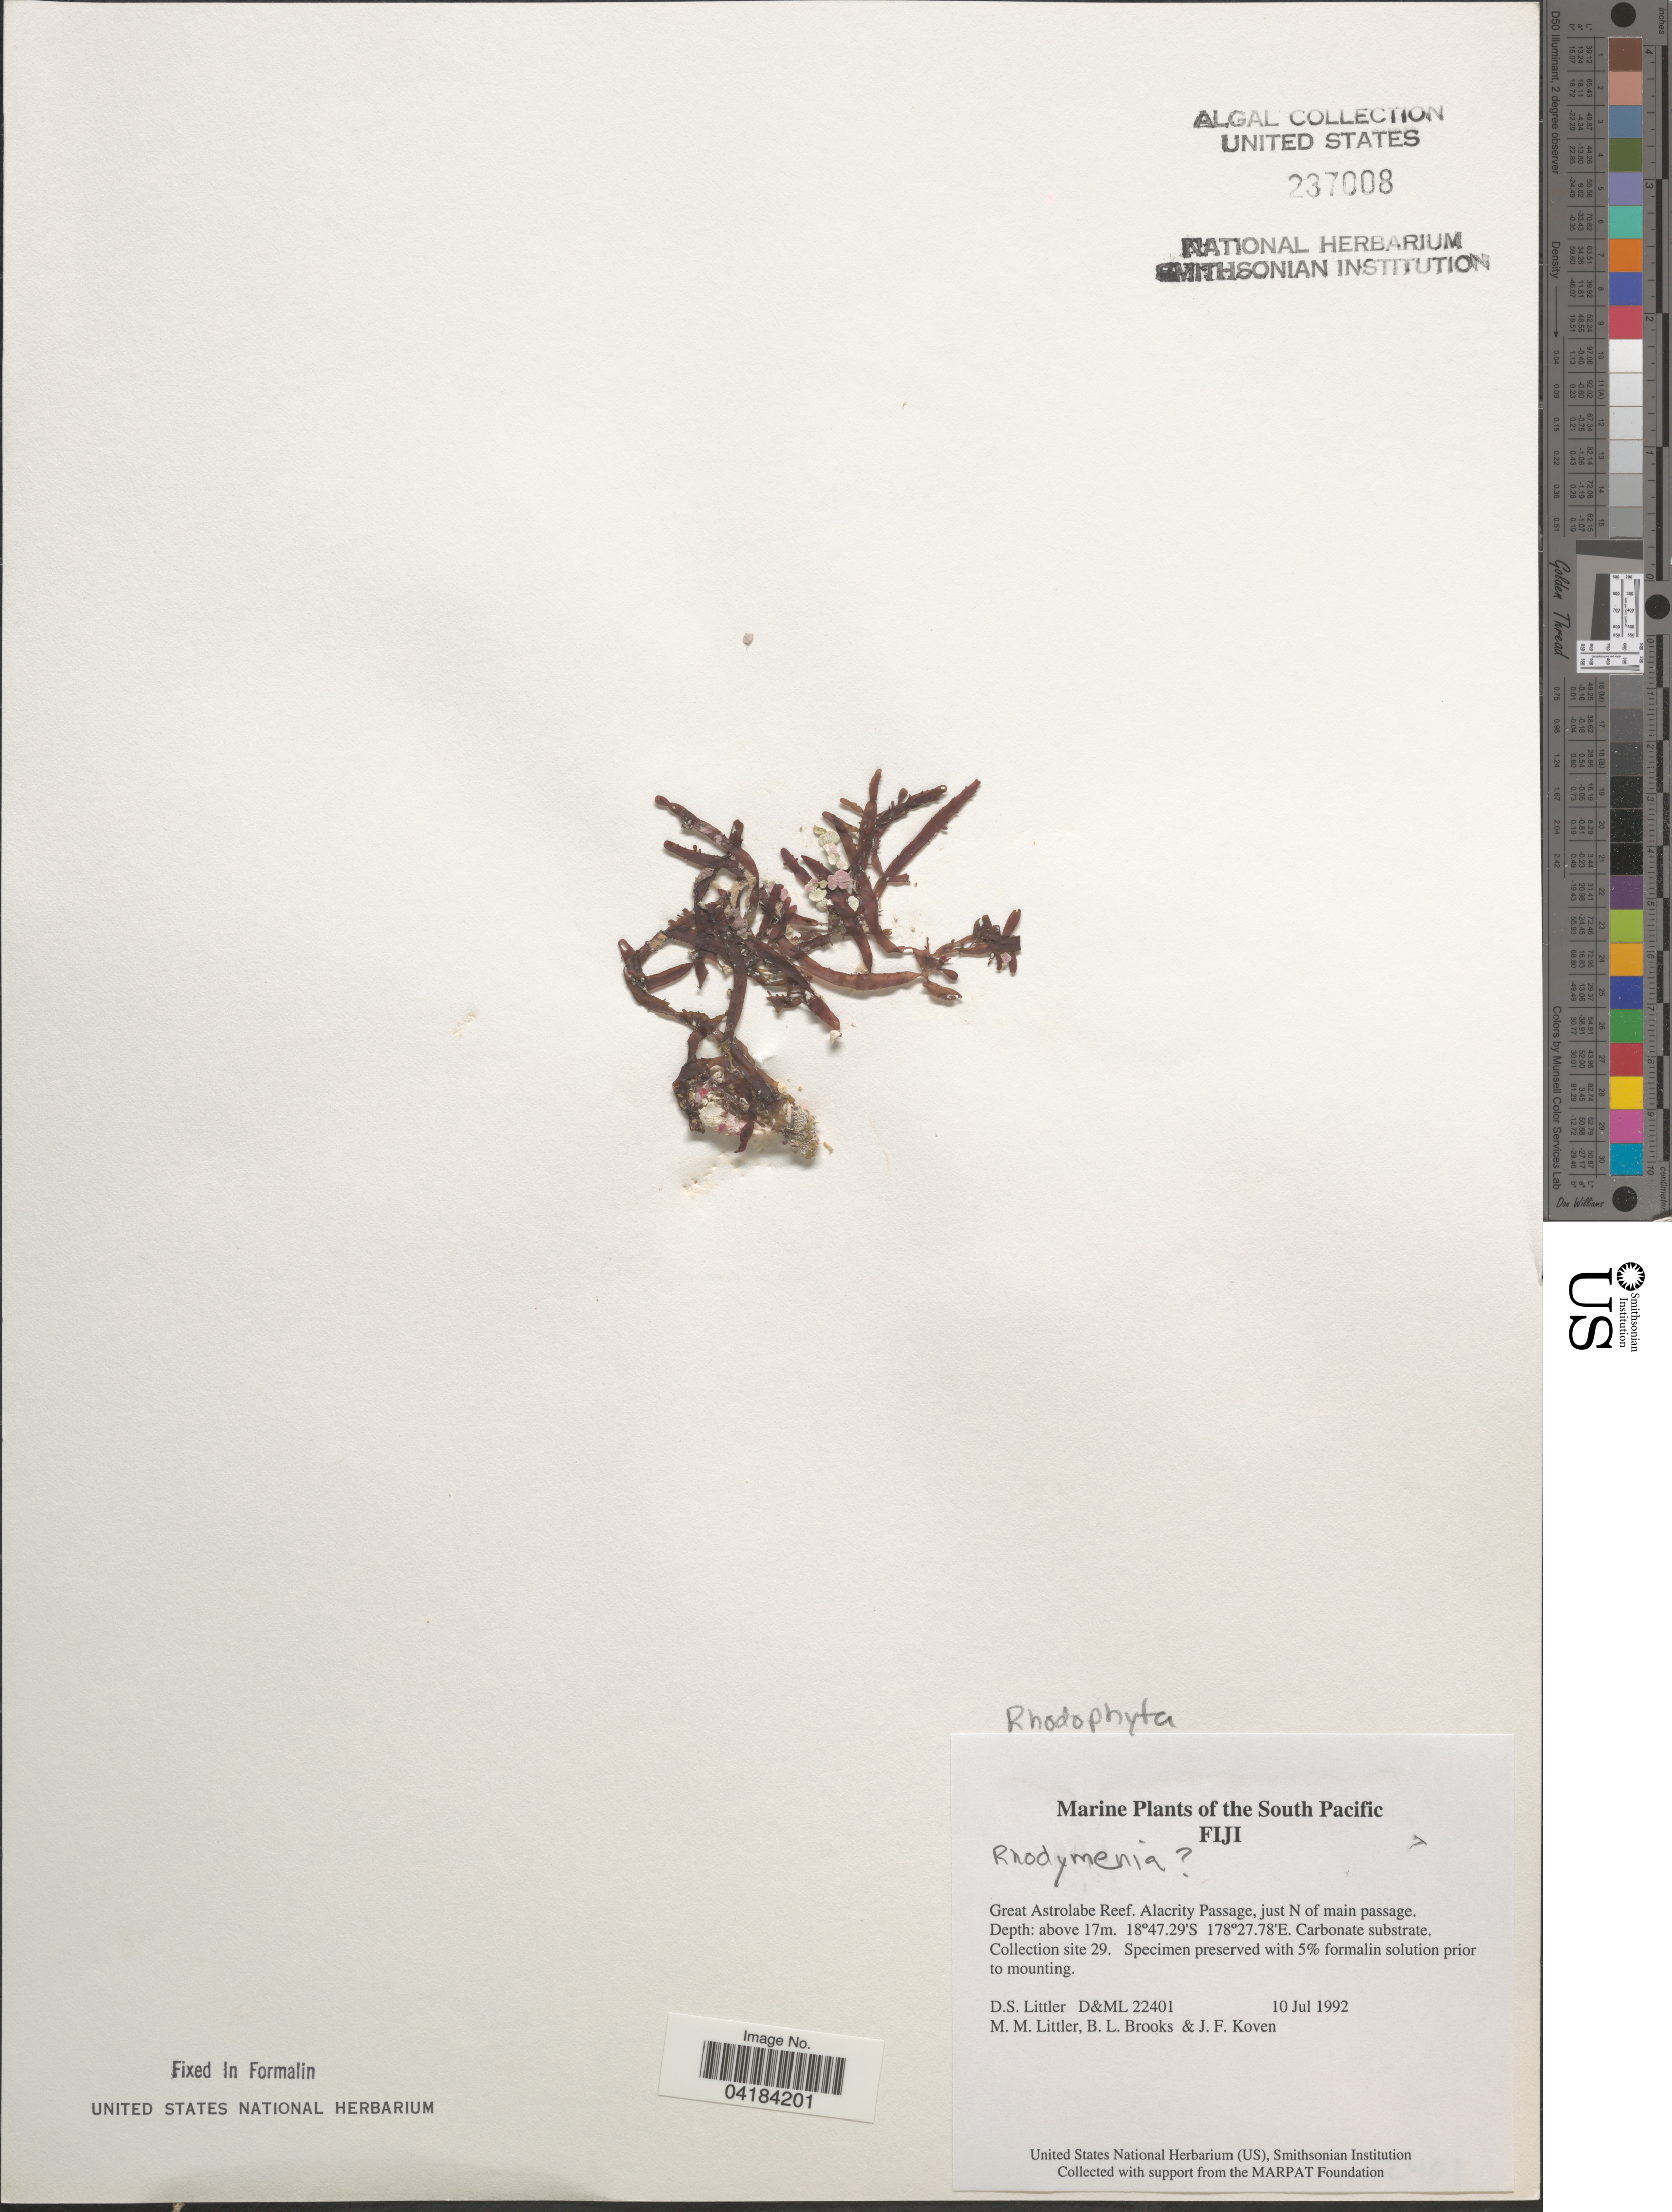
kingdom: Plantae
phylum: Rhodophyta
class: Florideophyceae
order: Rhodymeniales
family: Rhodymeniaceae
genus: Rhodymenia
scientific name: Rhodymenia sp.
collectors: D. S. Littler, B. Brooks & J. Koven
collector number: D&ML22401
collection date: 1992-07-10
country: Fiji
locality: The South Pacific. Great Astrolabe Reef. Alacrity Passage, just N of main passage. Collection site 29.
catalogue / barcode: US 237008